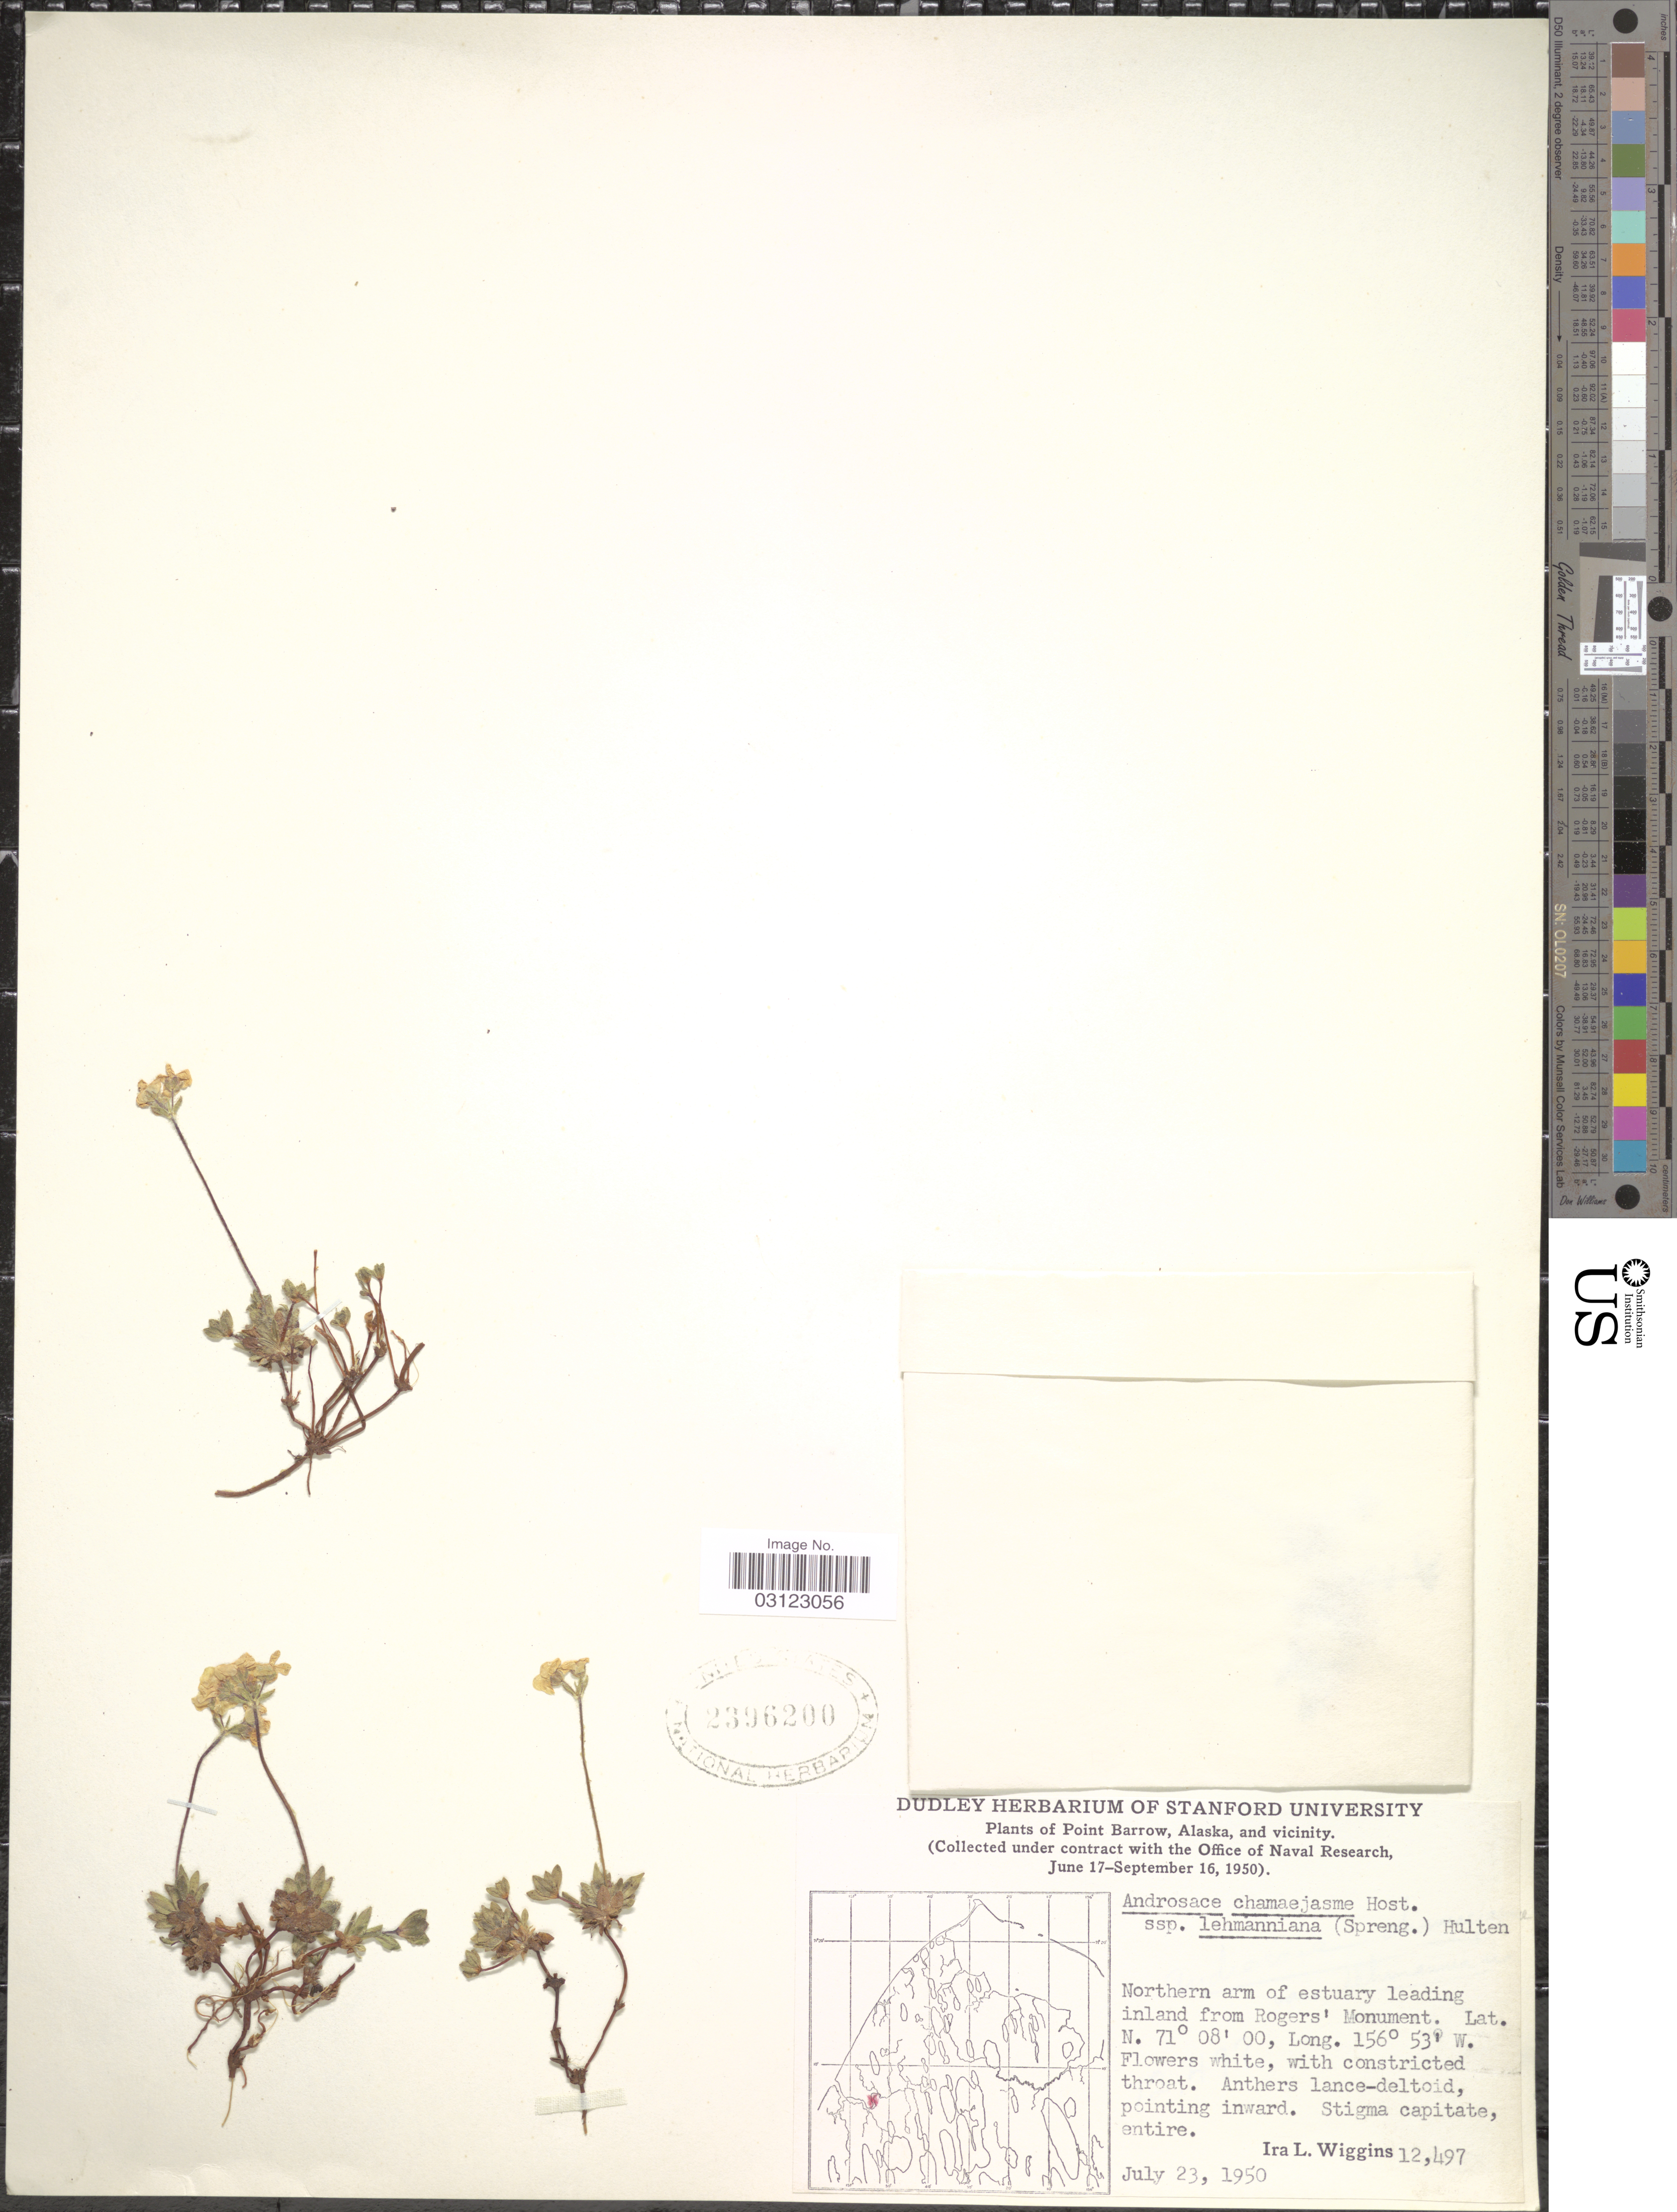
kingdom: Plantae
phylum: Tracheophyta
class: Magnoliopsida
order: Ericales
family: Primulaceae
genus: Androsace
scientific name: Androsace chamaejasme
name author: Wulfen ex Host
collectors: I. L. Wiggins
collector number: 12497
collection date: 1950-07-23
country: United States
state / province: Alaska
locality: Point Barrow, Alaska, and vicinity. Northern arm of estuary leading inland from Roger's Monument.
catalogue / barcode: US 2396200